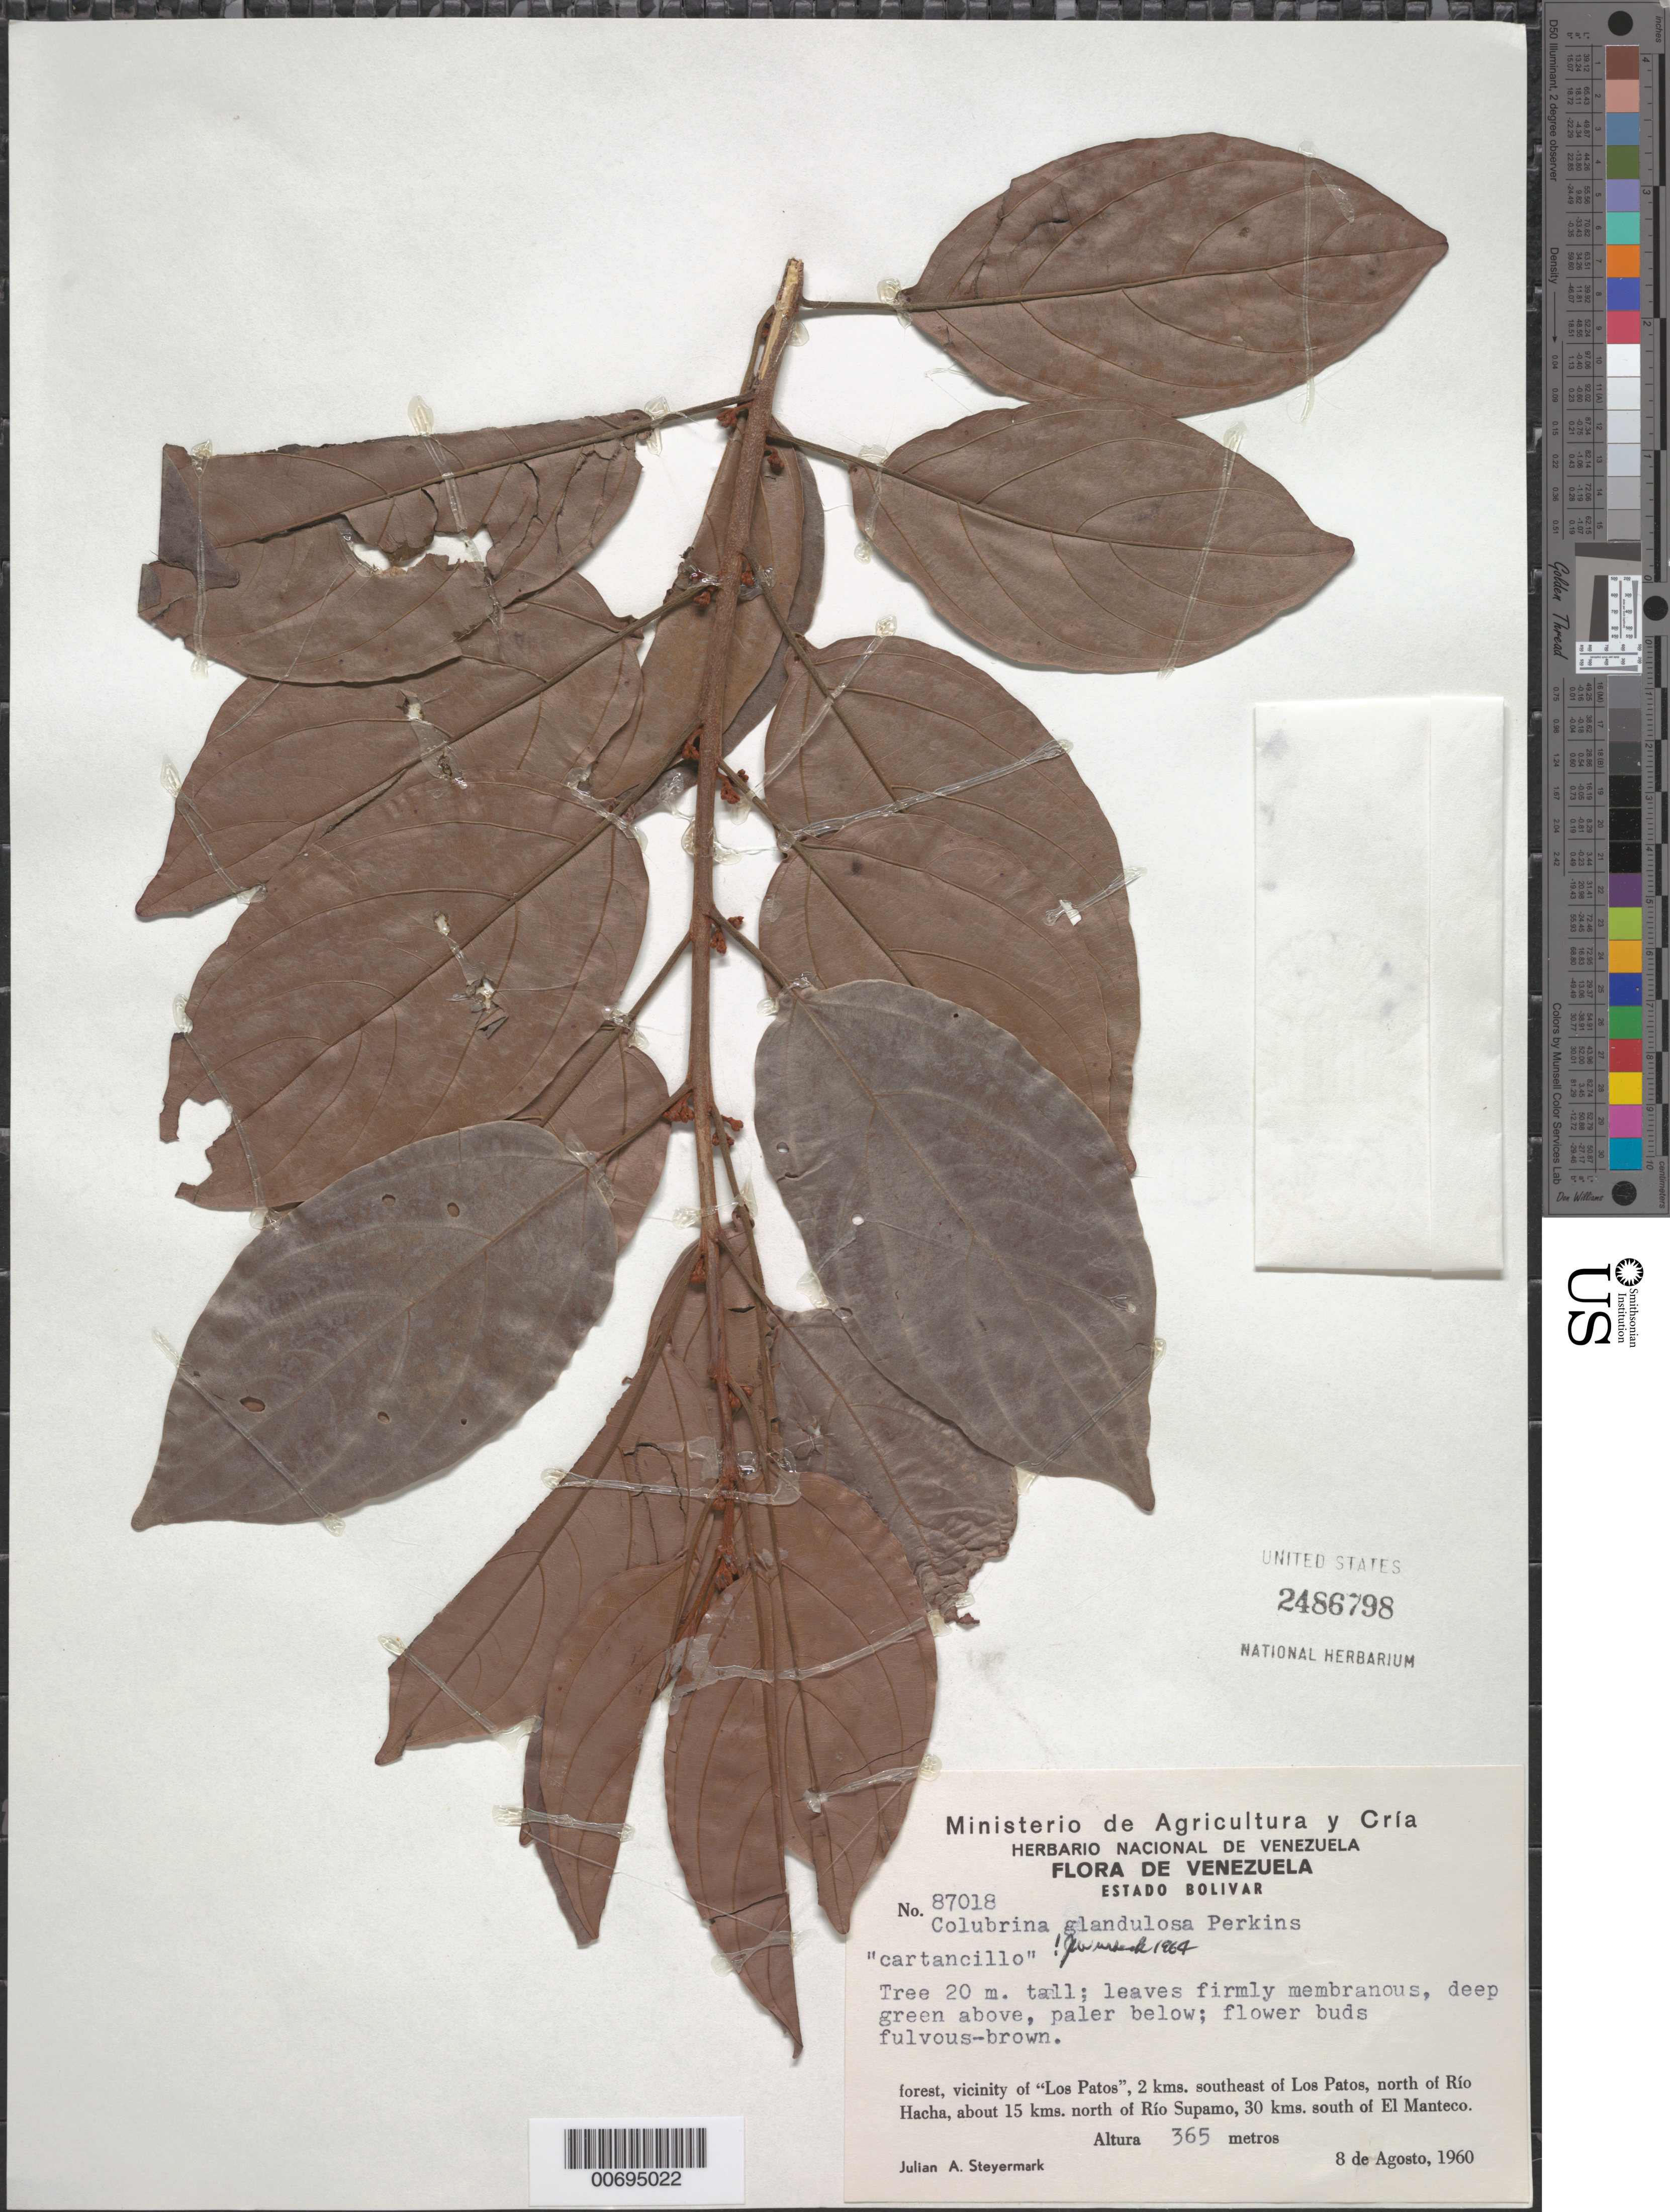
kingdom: Plantae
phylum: Tracheophyta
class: Magnoliopsida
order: Rosales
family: Rhamnaceae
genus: Colubrina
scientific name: Colubrina glandulosa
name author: Perkins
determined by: Wurdack, John J., (US), US (UNITED STATES)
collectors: J. Steyermark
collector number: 87018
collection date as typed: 8-Aug-60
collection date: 1960-08-08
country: Venezuela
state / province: Bolívar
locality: Los Patos, 2 km SE of; 15 km N of Río Hacha; 22 km N of Río Supamo; 30 km S of El Manteco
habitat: Forest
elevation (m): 366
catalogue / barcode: US 2486798